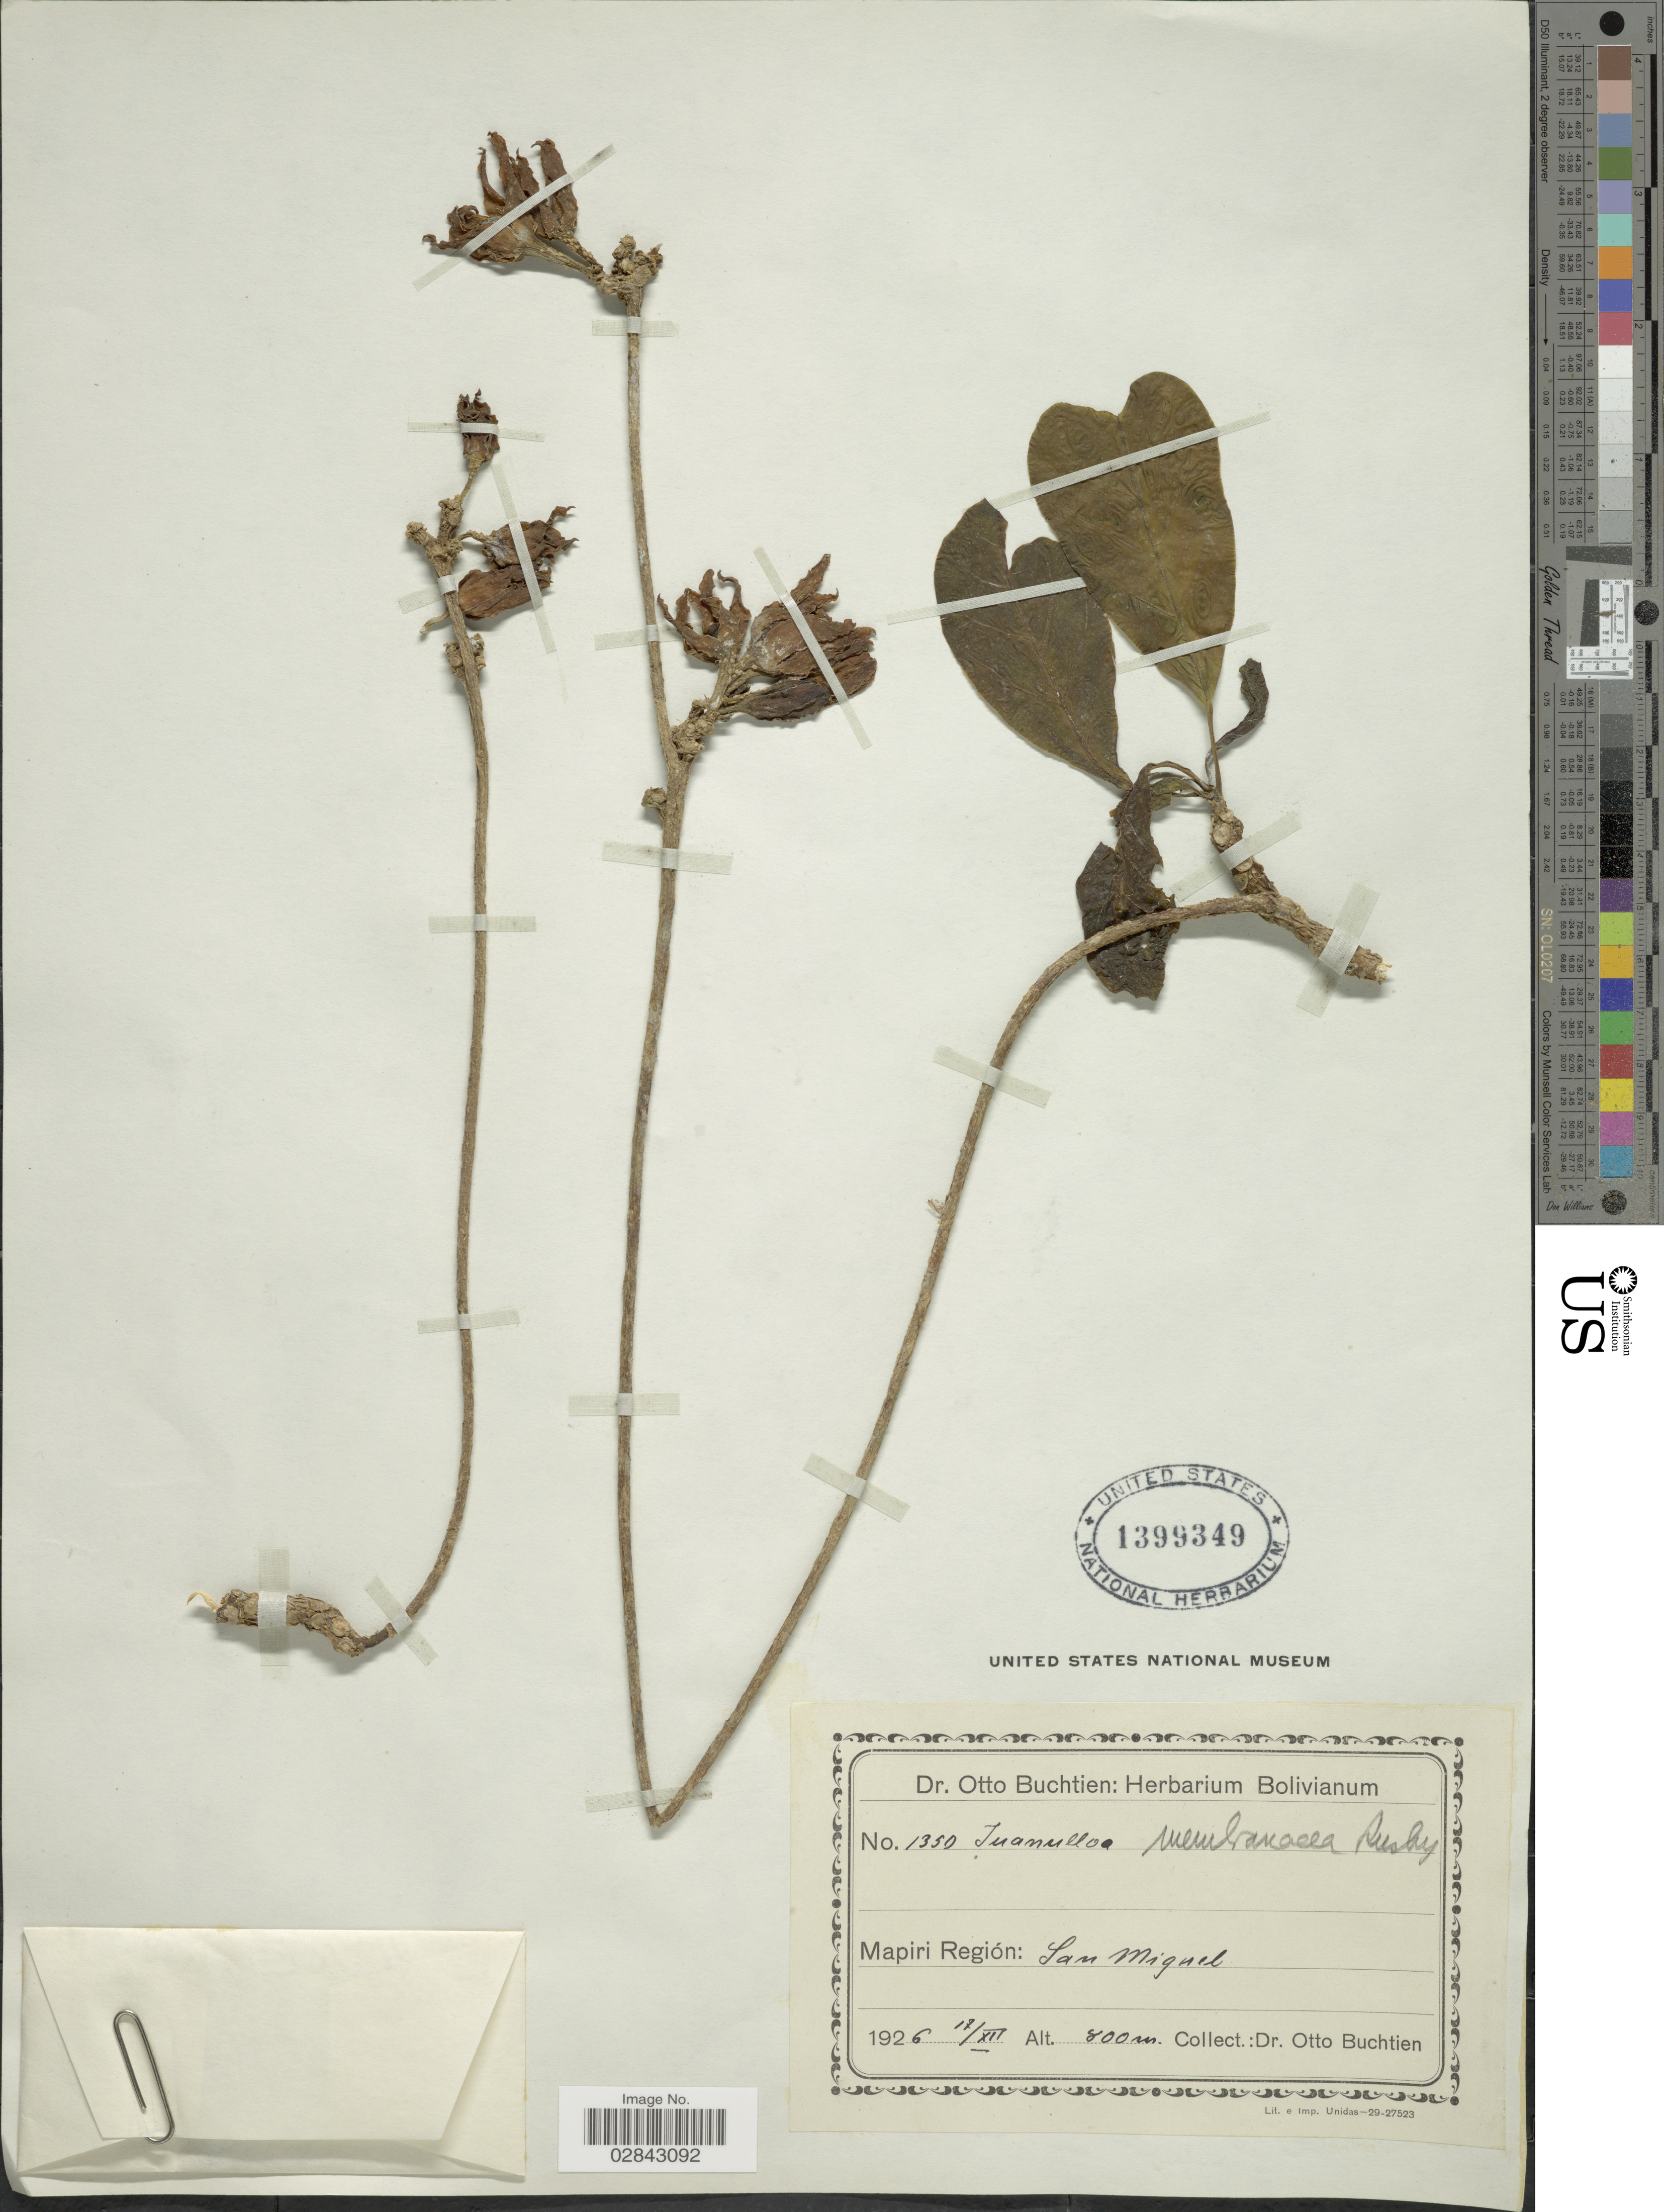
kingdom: Plantae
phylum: Tracheophyta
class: Magnoliopsida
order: Solanales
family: Solanaceae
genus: Juanulloa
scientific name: Juanulloa parasitica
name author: Ruiz & Pav.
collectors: O. Buchtien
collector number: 1350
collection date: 1926-12-17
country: Bolivia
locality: Mapiri Región: San Miguel.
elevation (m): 800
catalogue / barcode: US 1399349